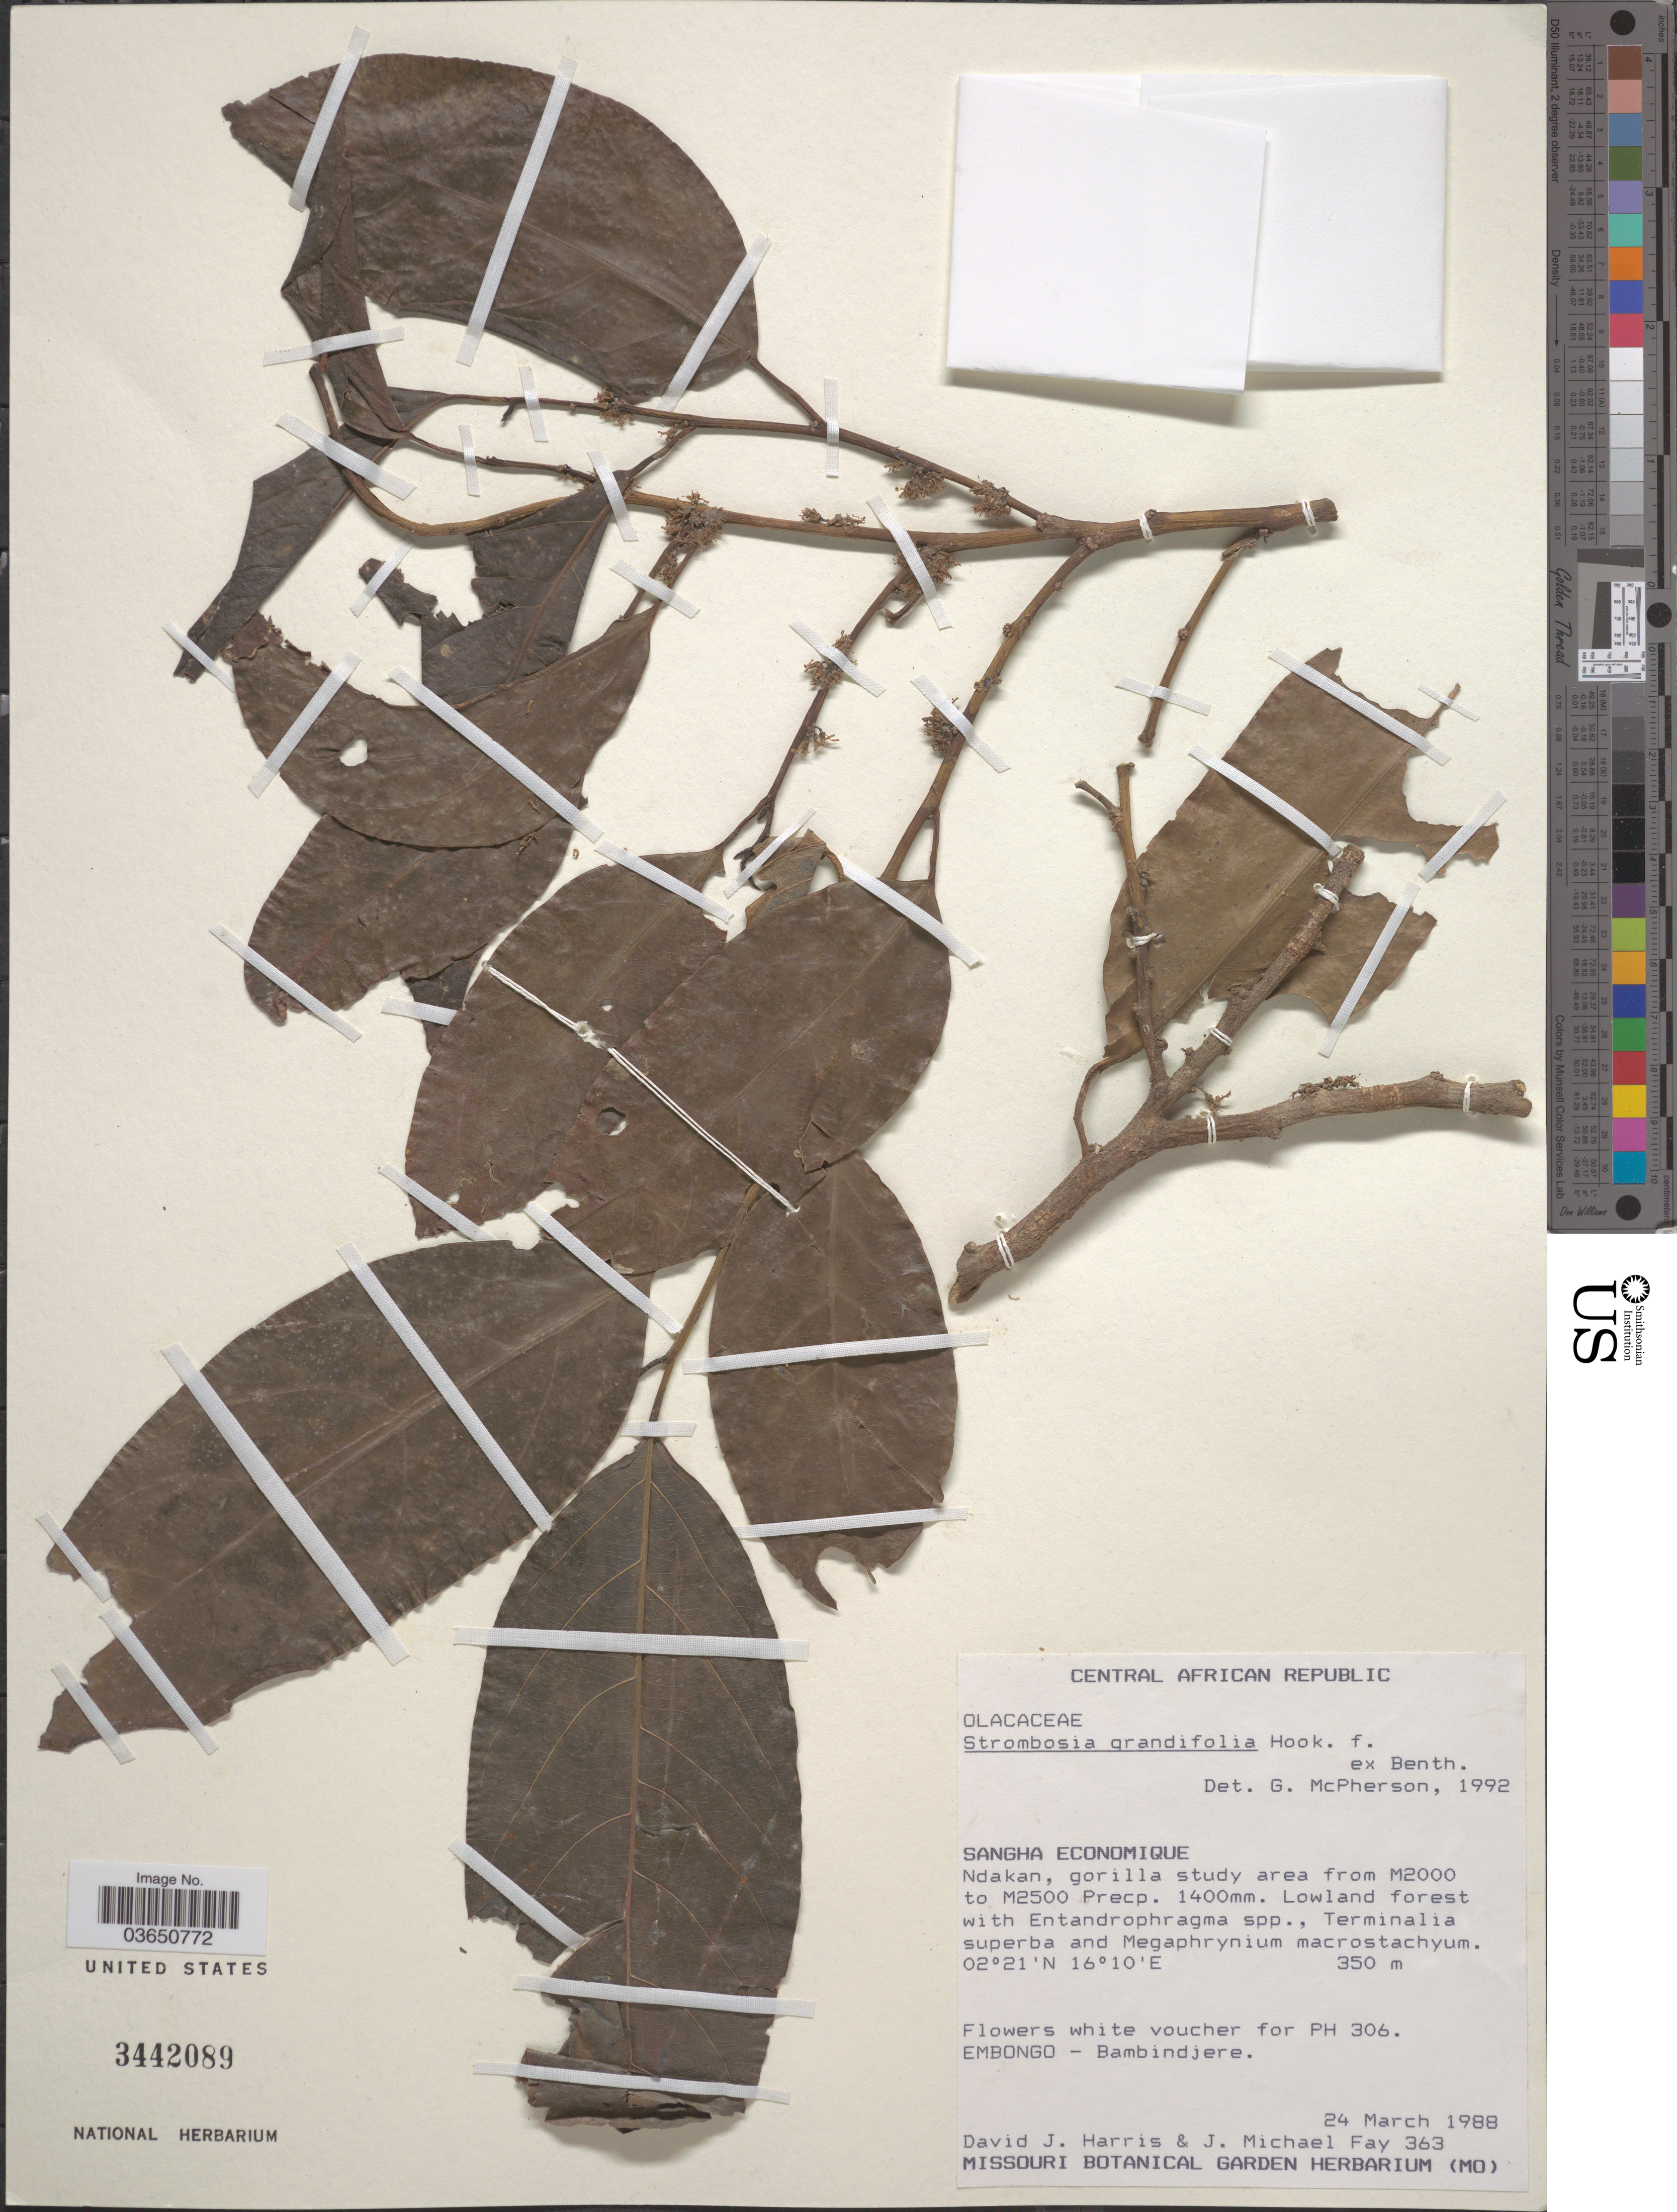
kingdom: Plantae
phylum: Tracheophyta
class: Magnoliopsida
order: Santalales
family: Strombosiaceae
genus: Strombosia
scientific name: Strombosia grandifolia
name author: Hook. f. ex Benth.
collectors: D. J. Harris & J. M. Fay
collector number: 363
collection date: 1988-03-24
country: Central African Republic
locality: Sangha Economique. Ndakan, gorilla study area from M2000 to M2500 Precp. 1400mm.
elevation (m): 350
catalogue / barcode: US 3442089